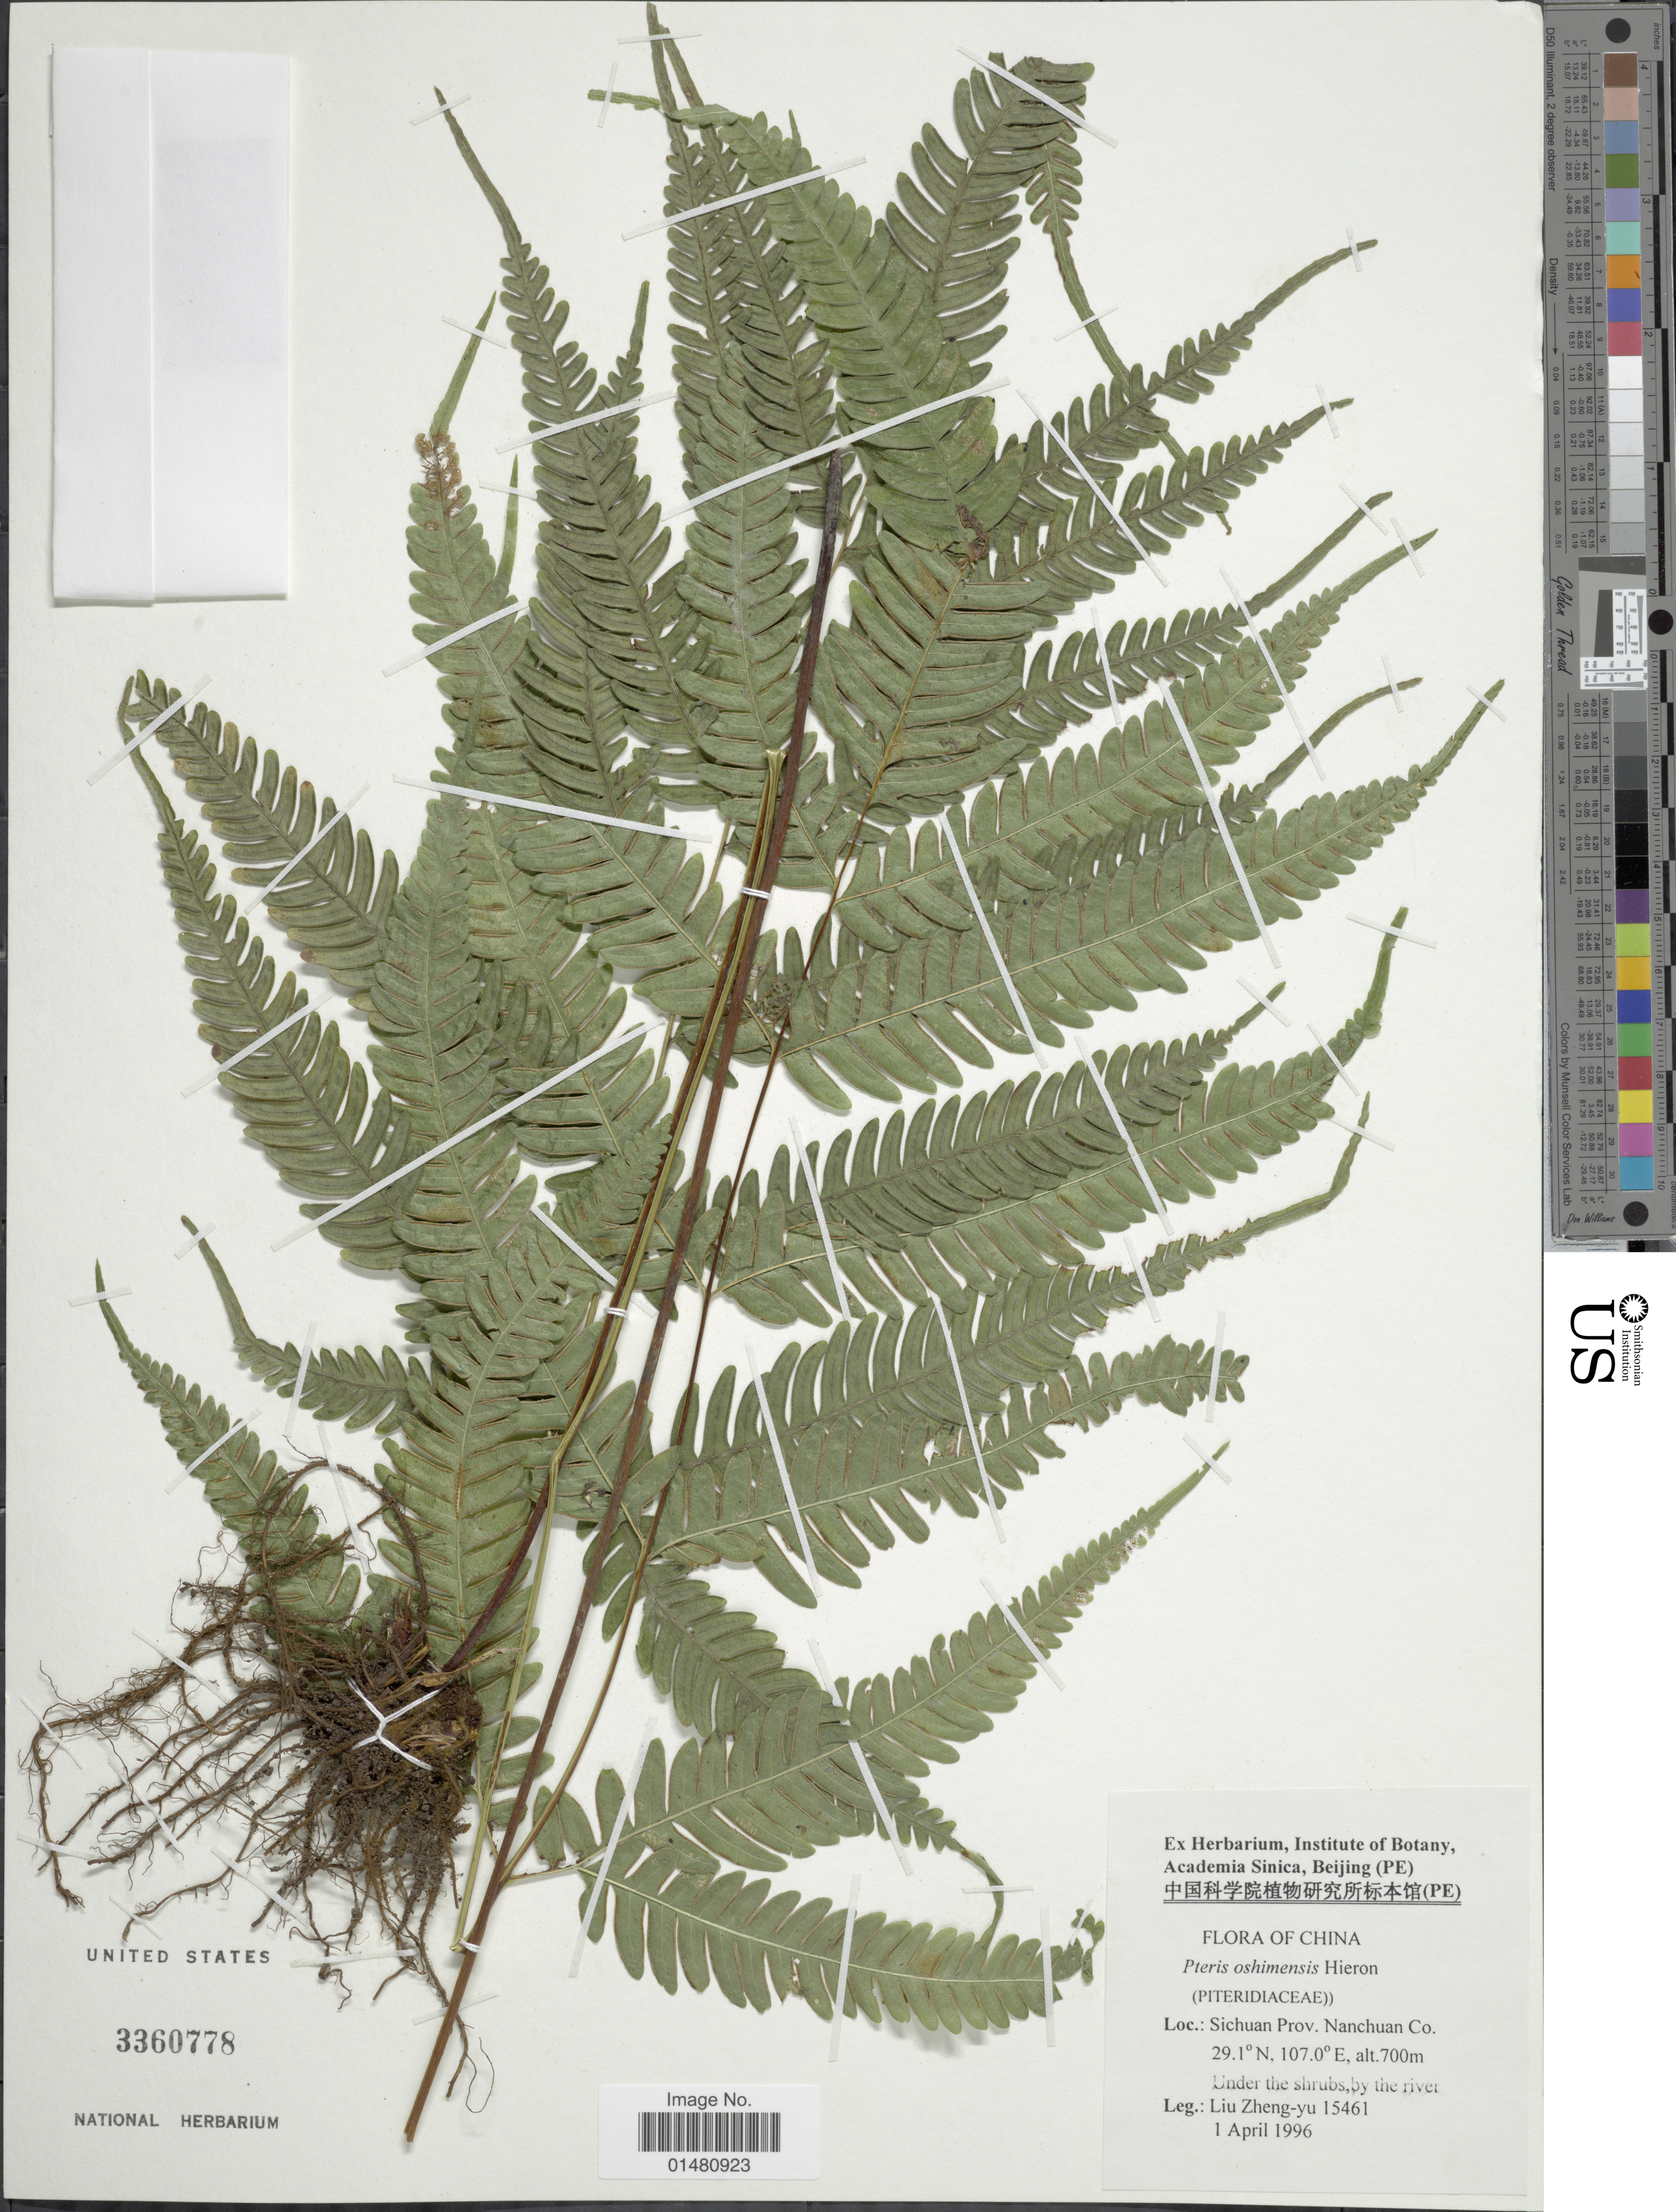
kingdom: Plantae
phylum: Tracheophyta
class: Polypodiopsida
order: Polypodiales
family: Pteridaceae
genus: Pteris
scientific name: Pteris oshimensis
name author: Hieron.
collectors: Z. Y. Li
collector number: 15461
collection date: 1996-04-01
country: China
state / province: Sichuan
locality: Nanchuan Co.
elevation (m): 700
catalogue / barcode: US 3360778